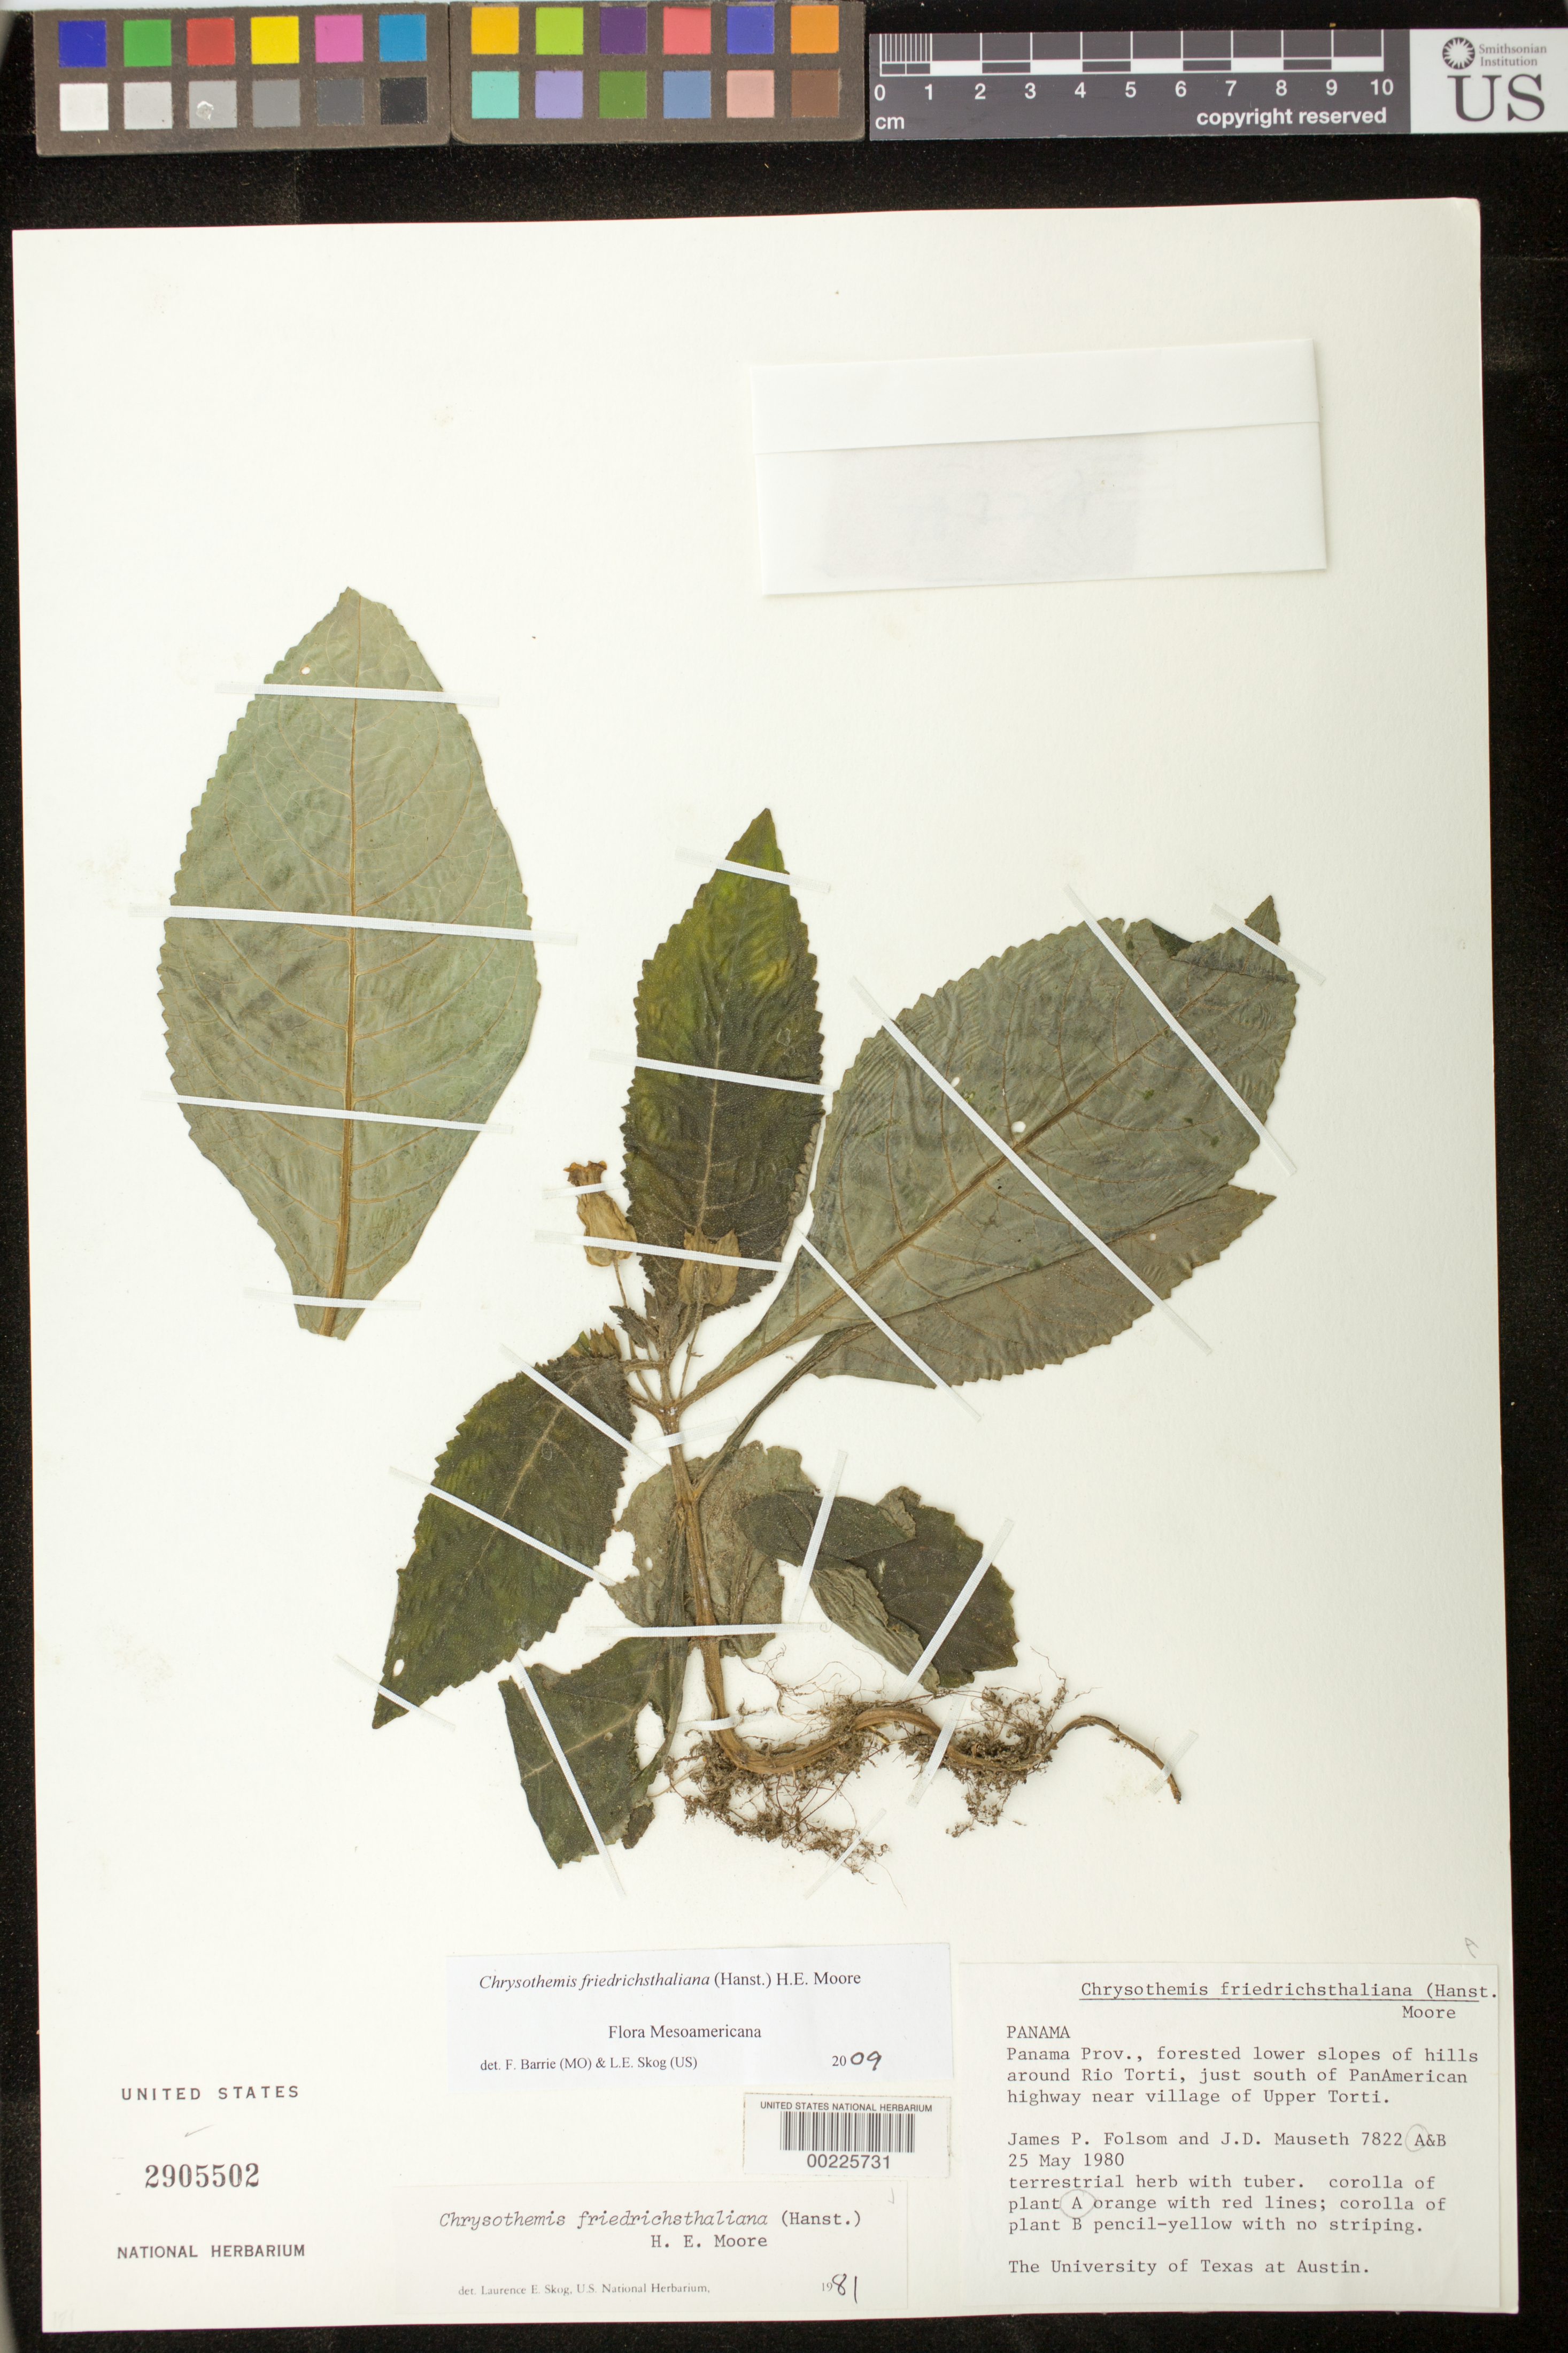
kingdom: Plantae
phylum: Tracheophyta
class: Magnoliopsida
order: Lamiales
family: Gesneriaceae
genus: Chrysothemis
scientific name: Chrysothemis friedrichsthaliana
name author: (Hanst.) H.E. Moore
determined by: Skog, Laurence E.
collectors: J. P. Folsom & J. Mauseth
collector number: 7822 A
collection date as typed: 25 May 1980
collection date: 1980-05-25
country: Panama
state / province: Panamá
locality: Around Rio Torti, forested lower slopes of hills around Rio Torti, just south of PanAmerican highway near village of Upper Torti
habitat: Forested lower slopes of hills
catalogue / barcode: US 2905502